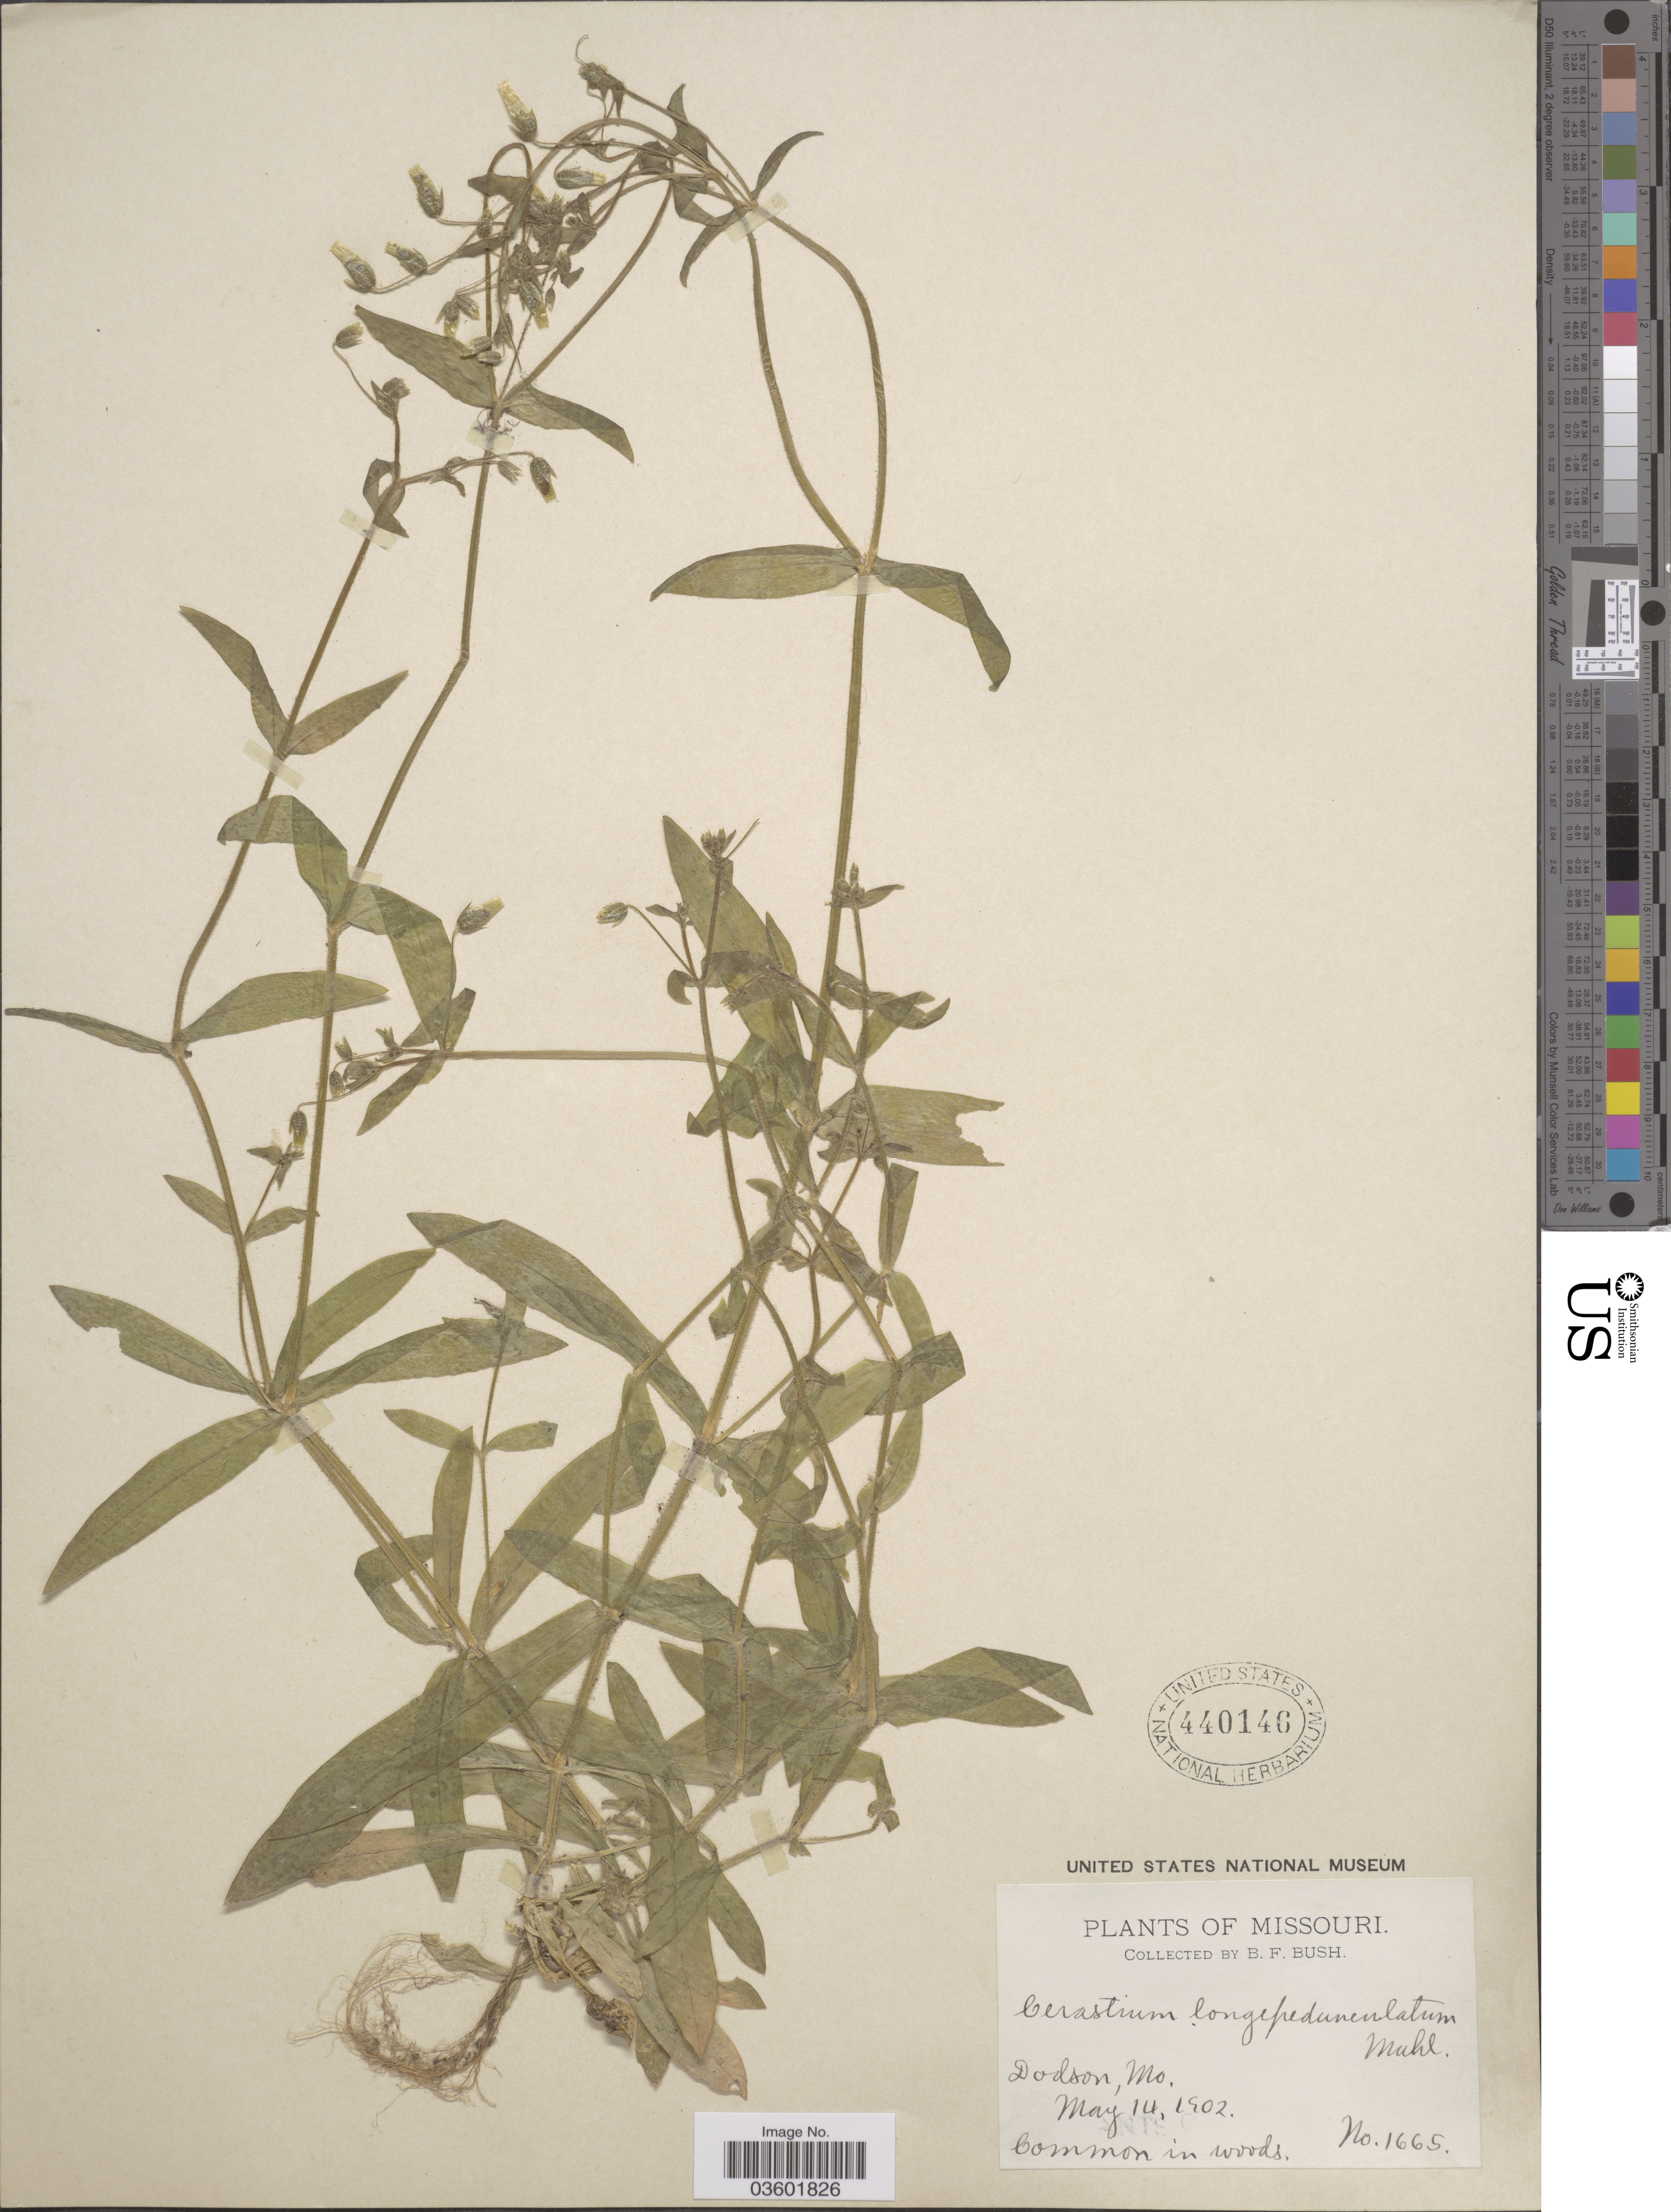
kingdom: Plantae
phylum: Tracheophyta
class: Magnoliopsida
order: Caryophyllales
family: Caryophyllaceae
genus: Cerastium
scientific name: Cerastium longipedunculatum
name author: Muhl.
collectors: B. F. Bush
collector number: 1665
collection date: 1902-05-14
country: United States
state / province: Missouri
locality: Dodson.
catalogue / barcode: US 440146